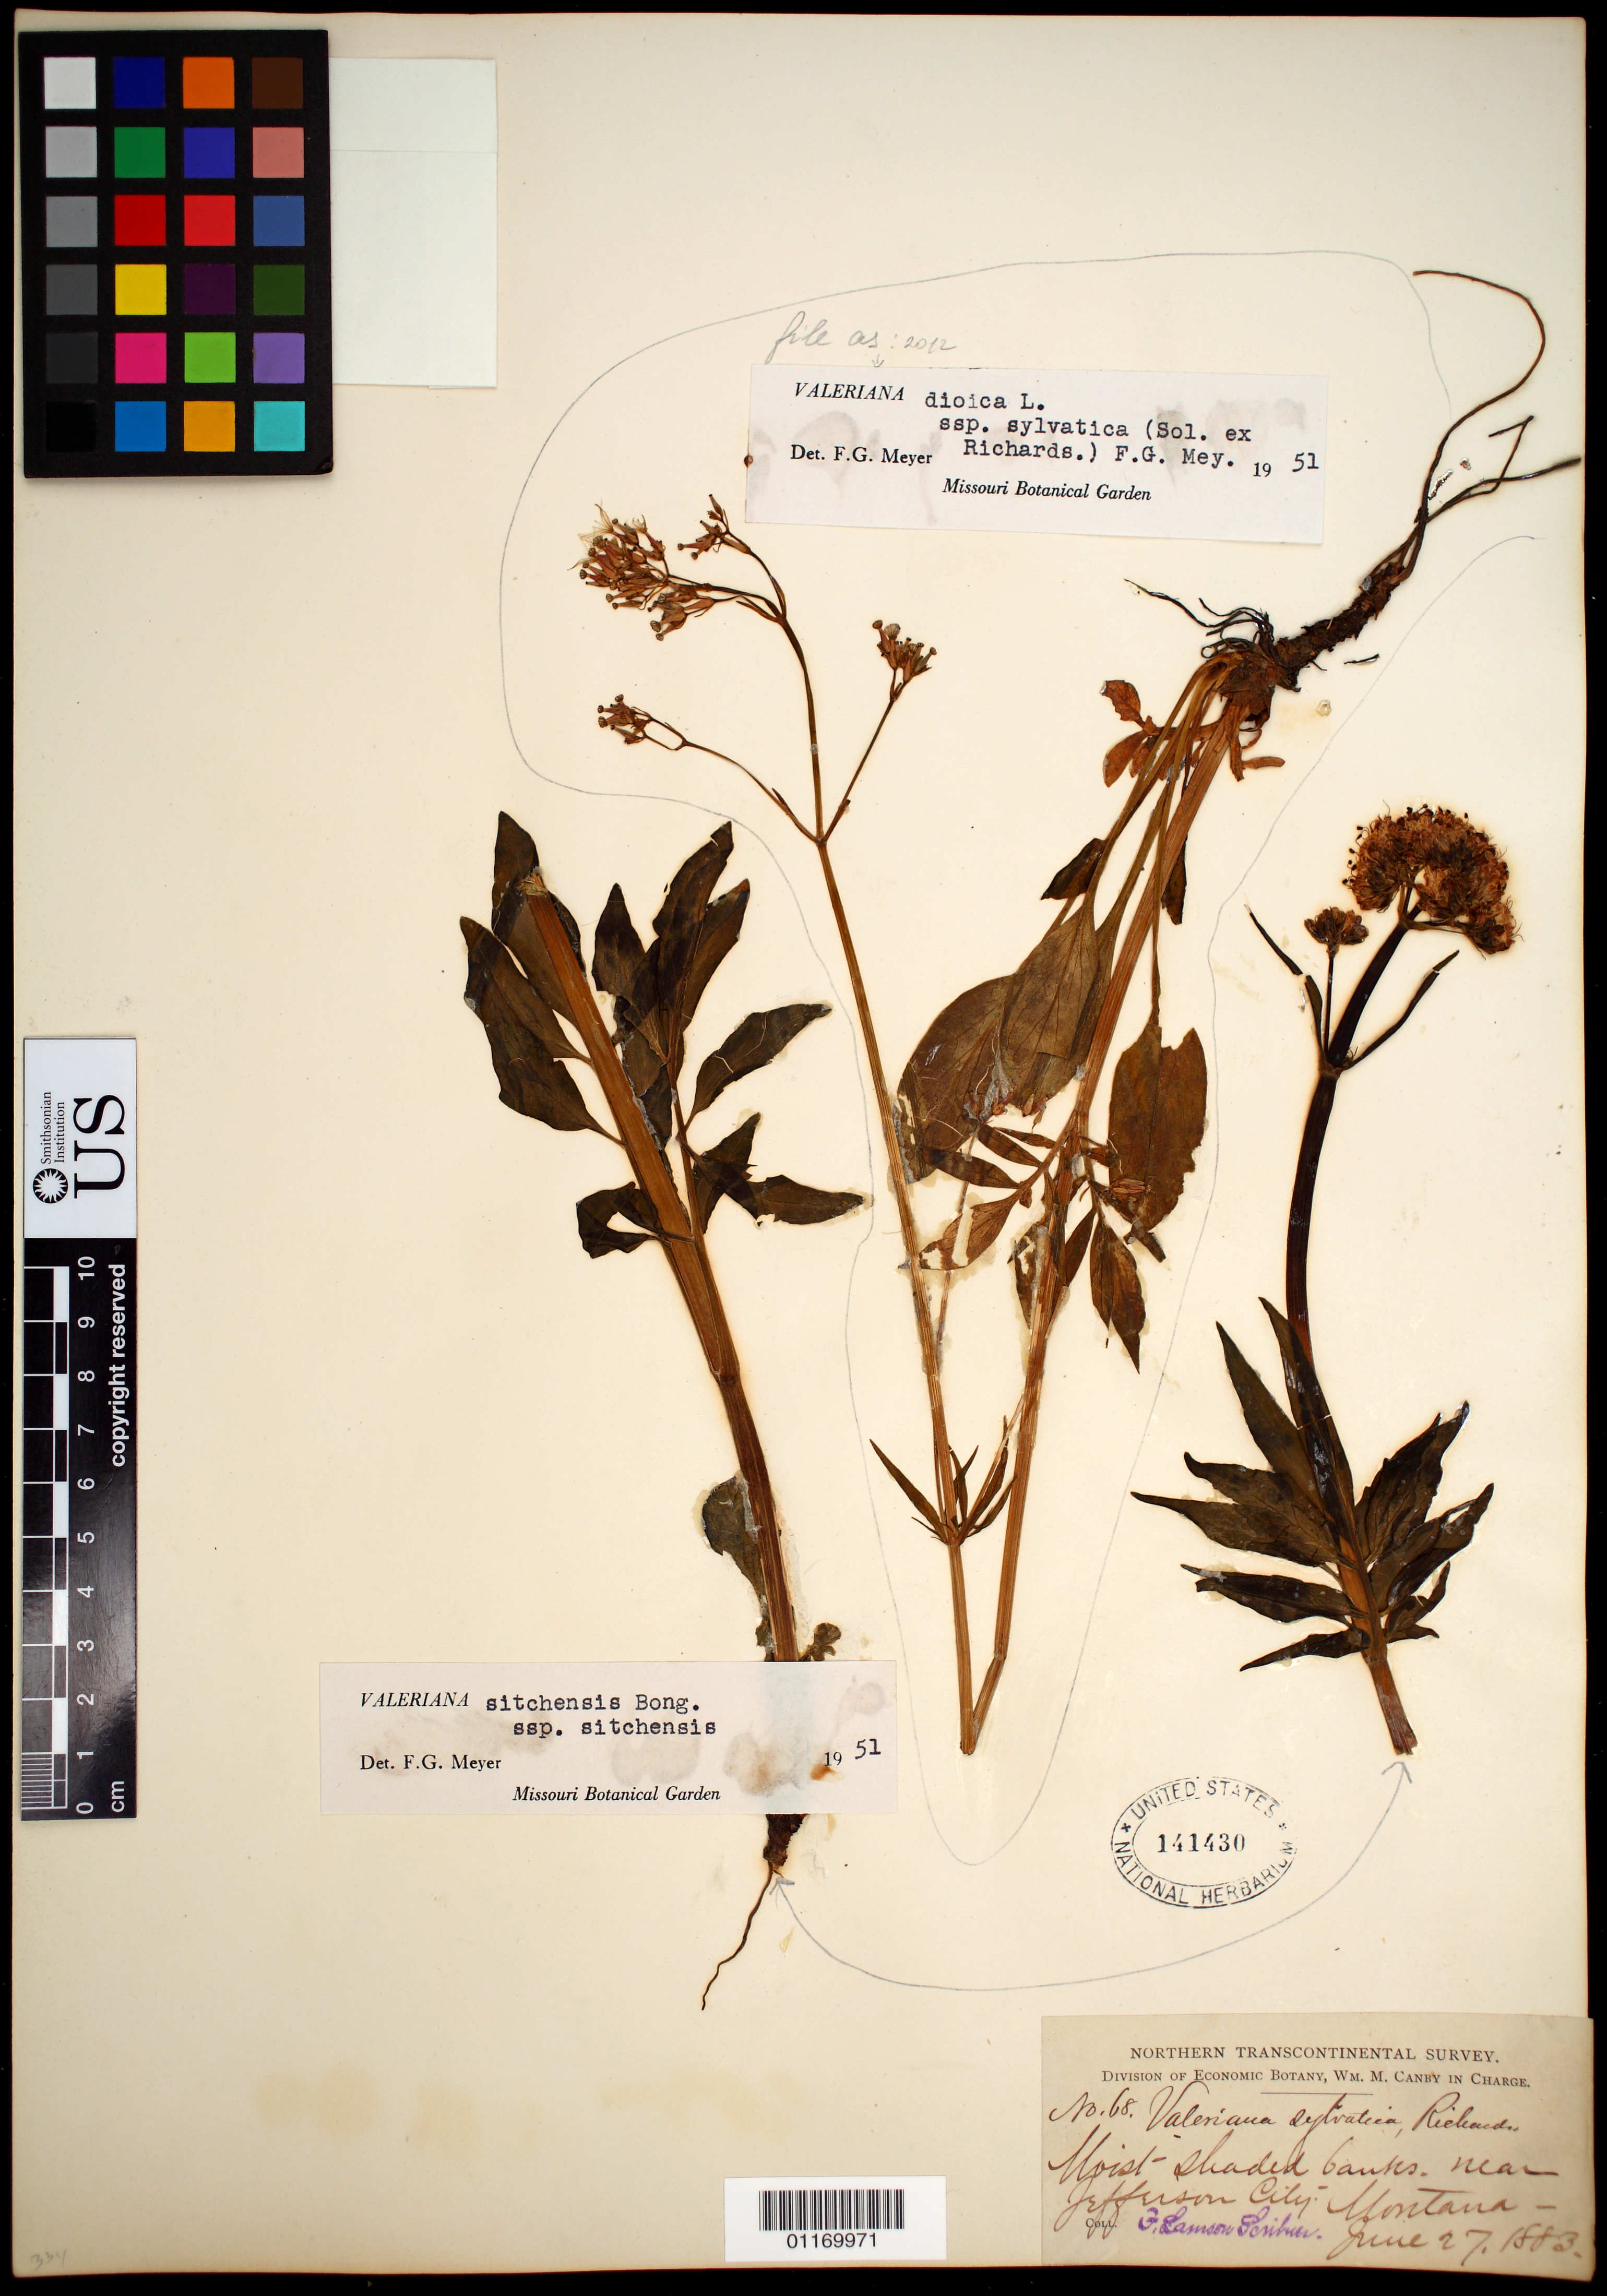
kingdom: Plantae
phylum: Tracheophyta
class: Magnoliopsida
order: Dipsacales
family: Caprifoliaceae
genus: Valeriana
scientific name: Valeriana dioica subsp. sylvatica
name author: (Sol. ex Richardson) F.G. Mey.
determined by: Meyer, F. G.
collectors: F. L. Scribner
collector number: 68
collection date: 1883-06-27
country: United States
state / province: Montana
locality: near Jefferson City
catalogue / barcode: US 141430